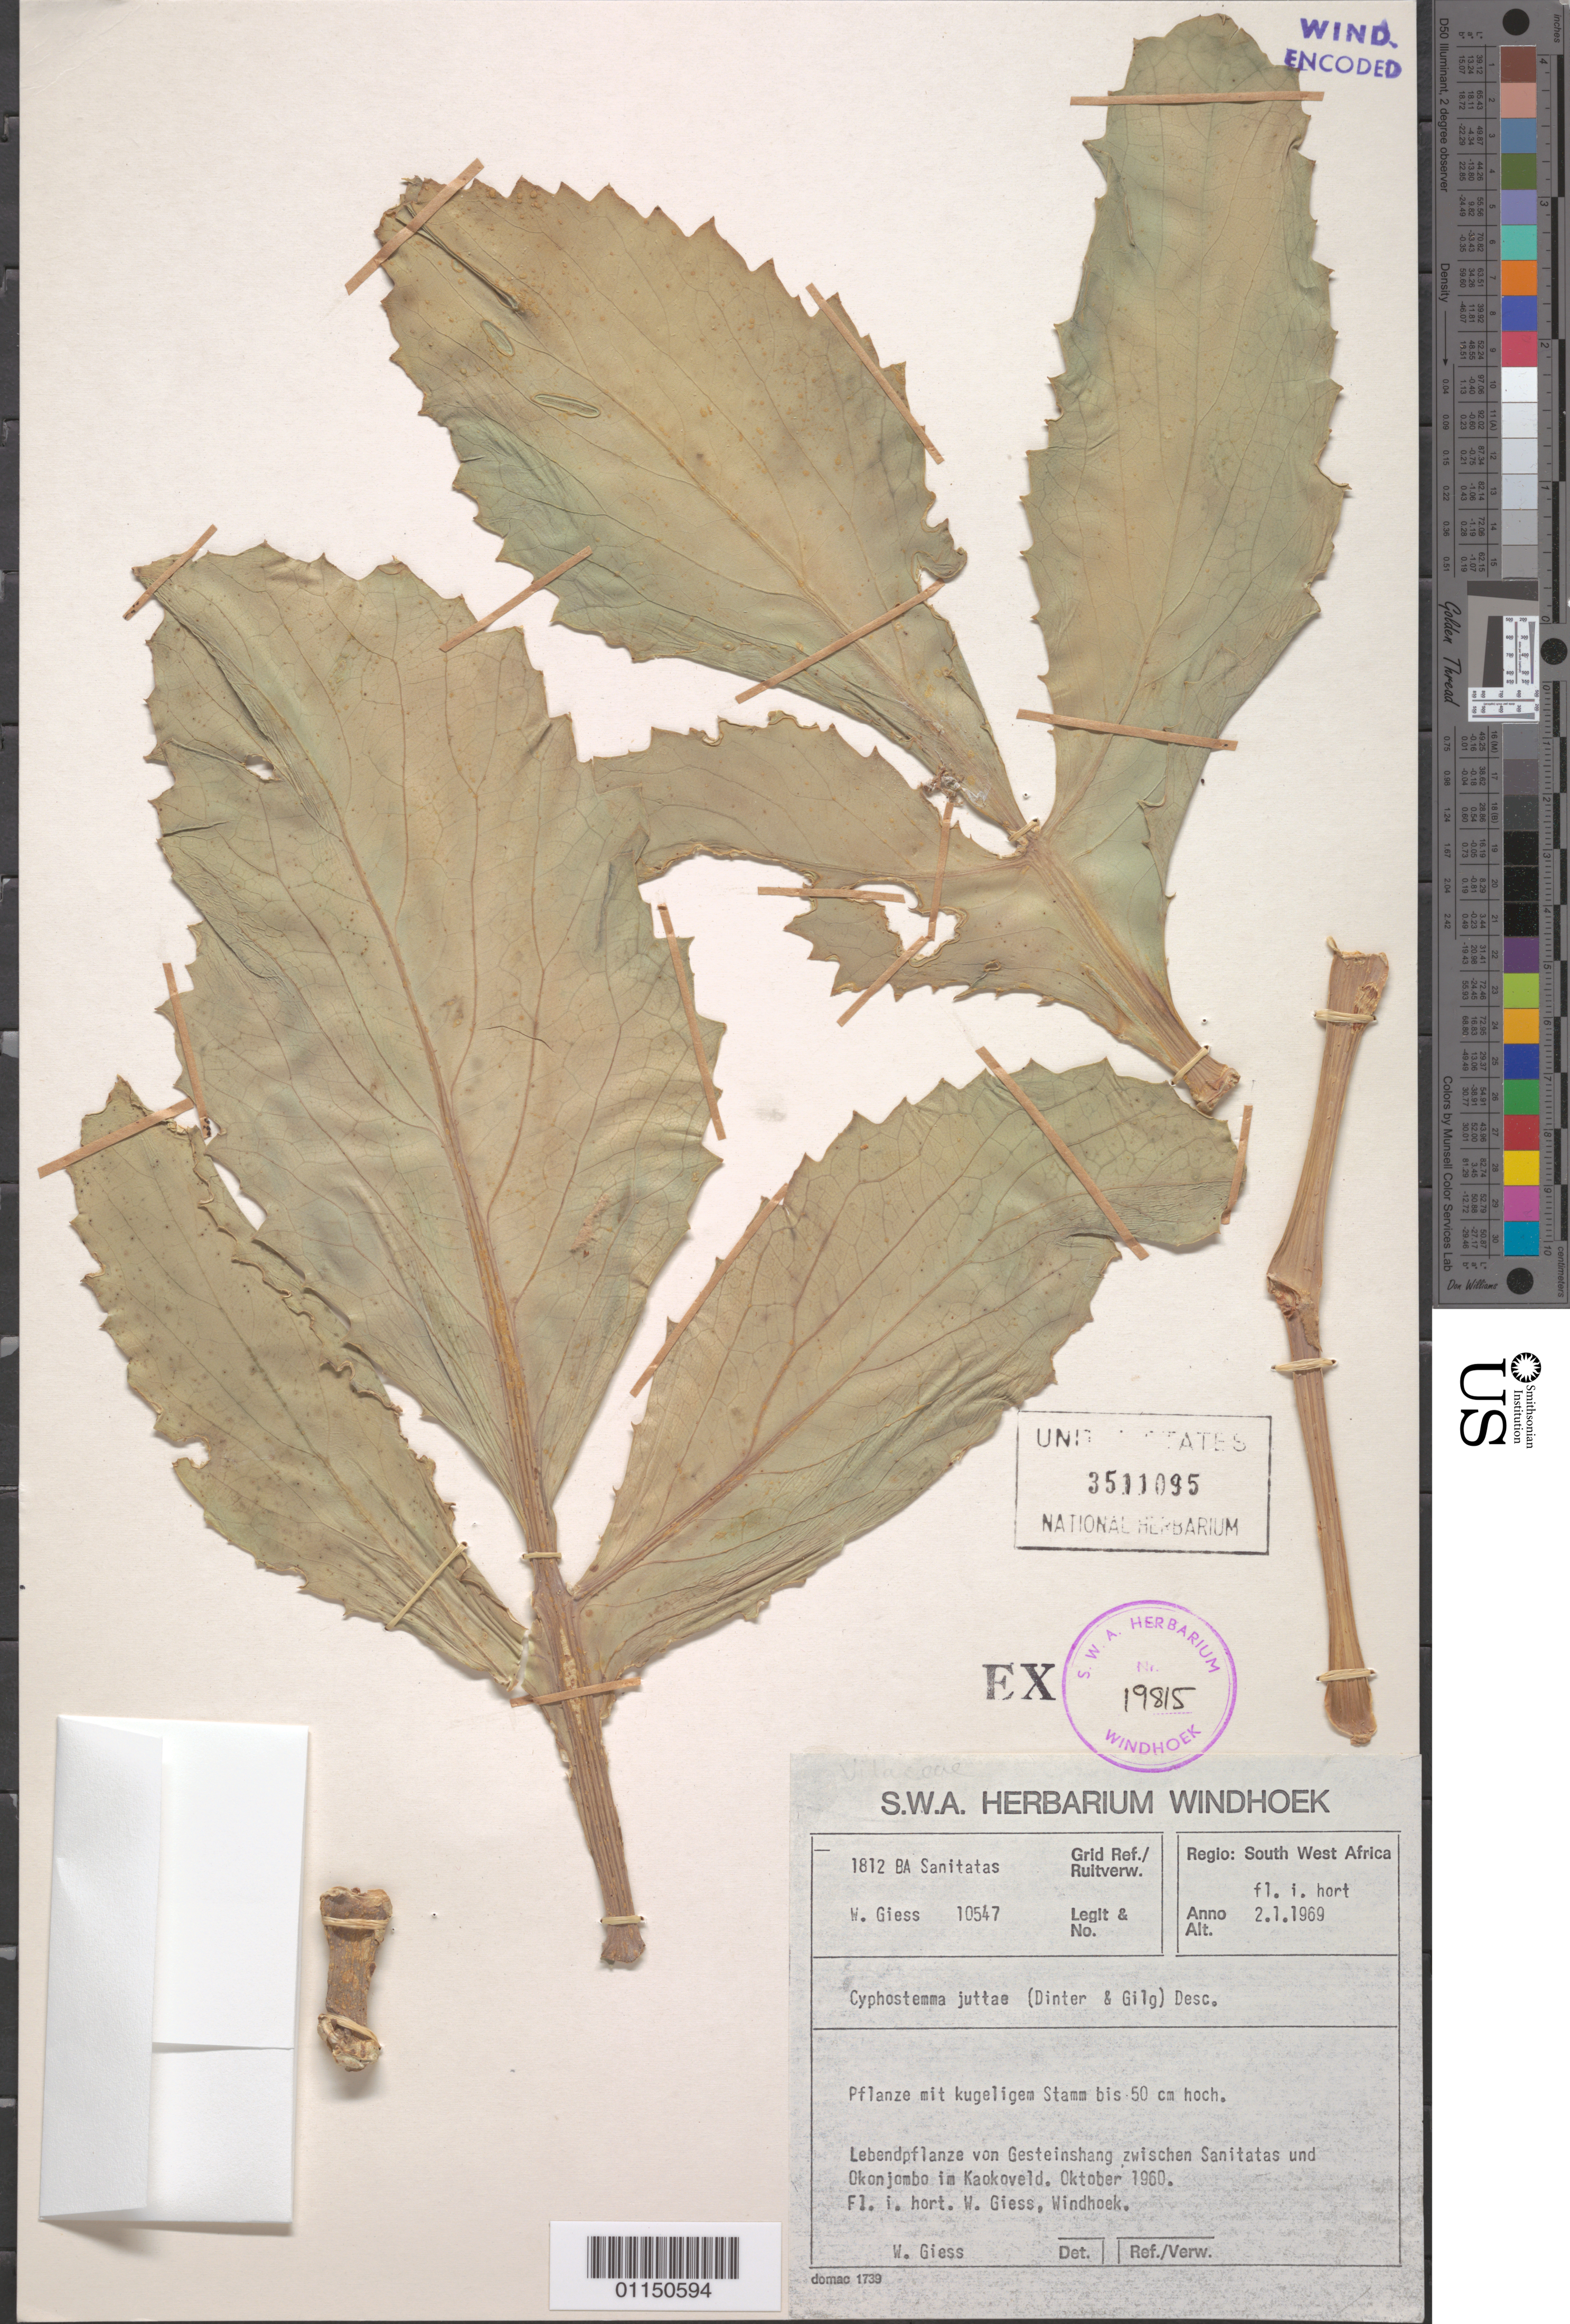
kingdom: Plantae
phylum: Tracheophyta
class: Magnoliopsida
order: Vitales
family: Vitaceae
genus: Cyphostemma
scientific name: Cyphostemma juttae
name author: (Dinter & Gilg) Desc.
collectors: W. Giess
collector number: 10547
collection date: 1969-01-02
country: Namibia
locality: Kaokoveld.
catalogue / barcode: US 3511095